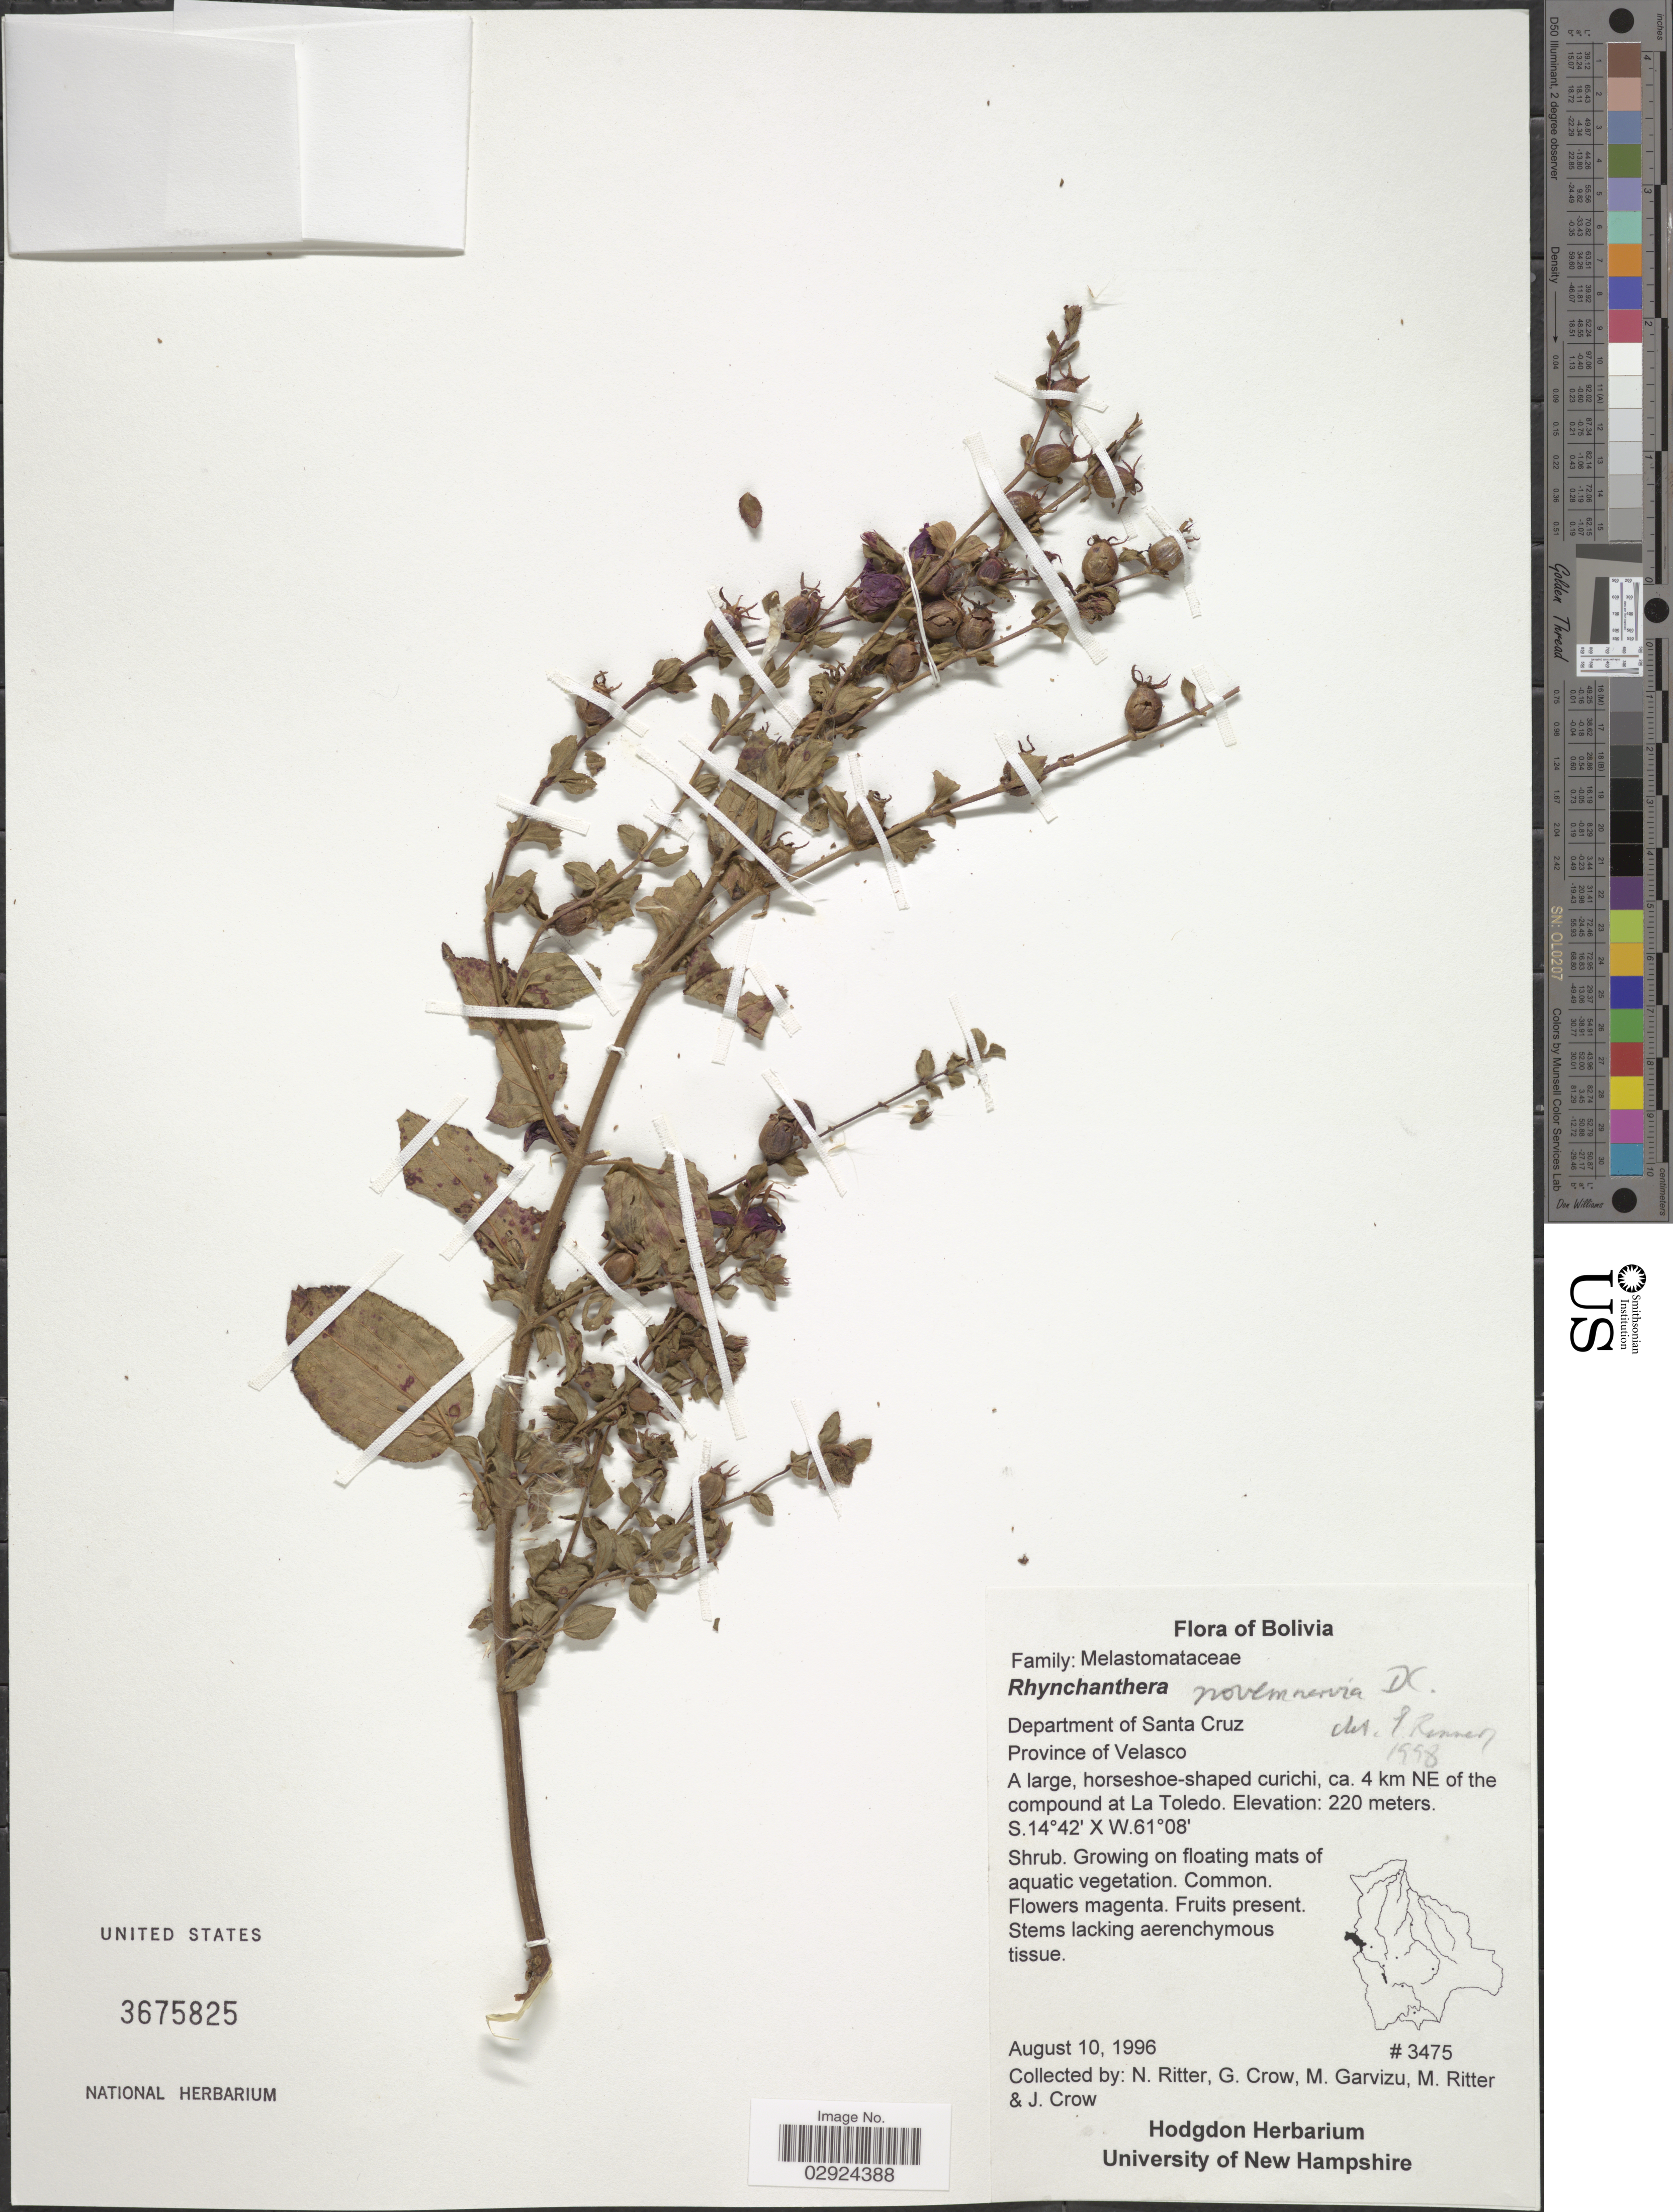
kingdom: Plantae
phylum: Tracheophyta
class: Magnoliopsida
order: Myrtales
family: Melastomataceae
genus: Rhynchanthera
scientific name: Rhynchanthera novemnervia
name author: DC.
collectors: N. Ritter, G. Crow, M. Garvizu, M. Ritter & J. Crow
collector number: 3475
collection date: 1996-08-10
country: Bolivia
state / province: Santa Cruz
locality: Department of Santa Cruz, Province of Velasco, ca. 4 km NE of the compound at La Toledo.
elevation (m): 220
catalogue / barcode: US 3675825